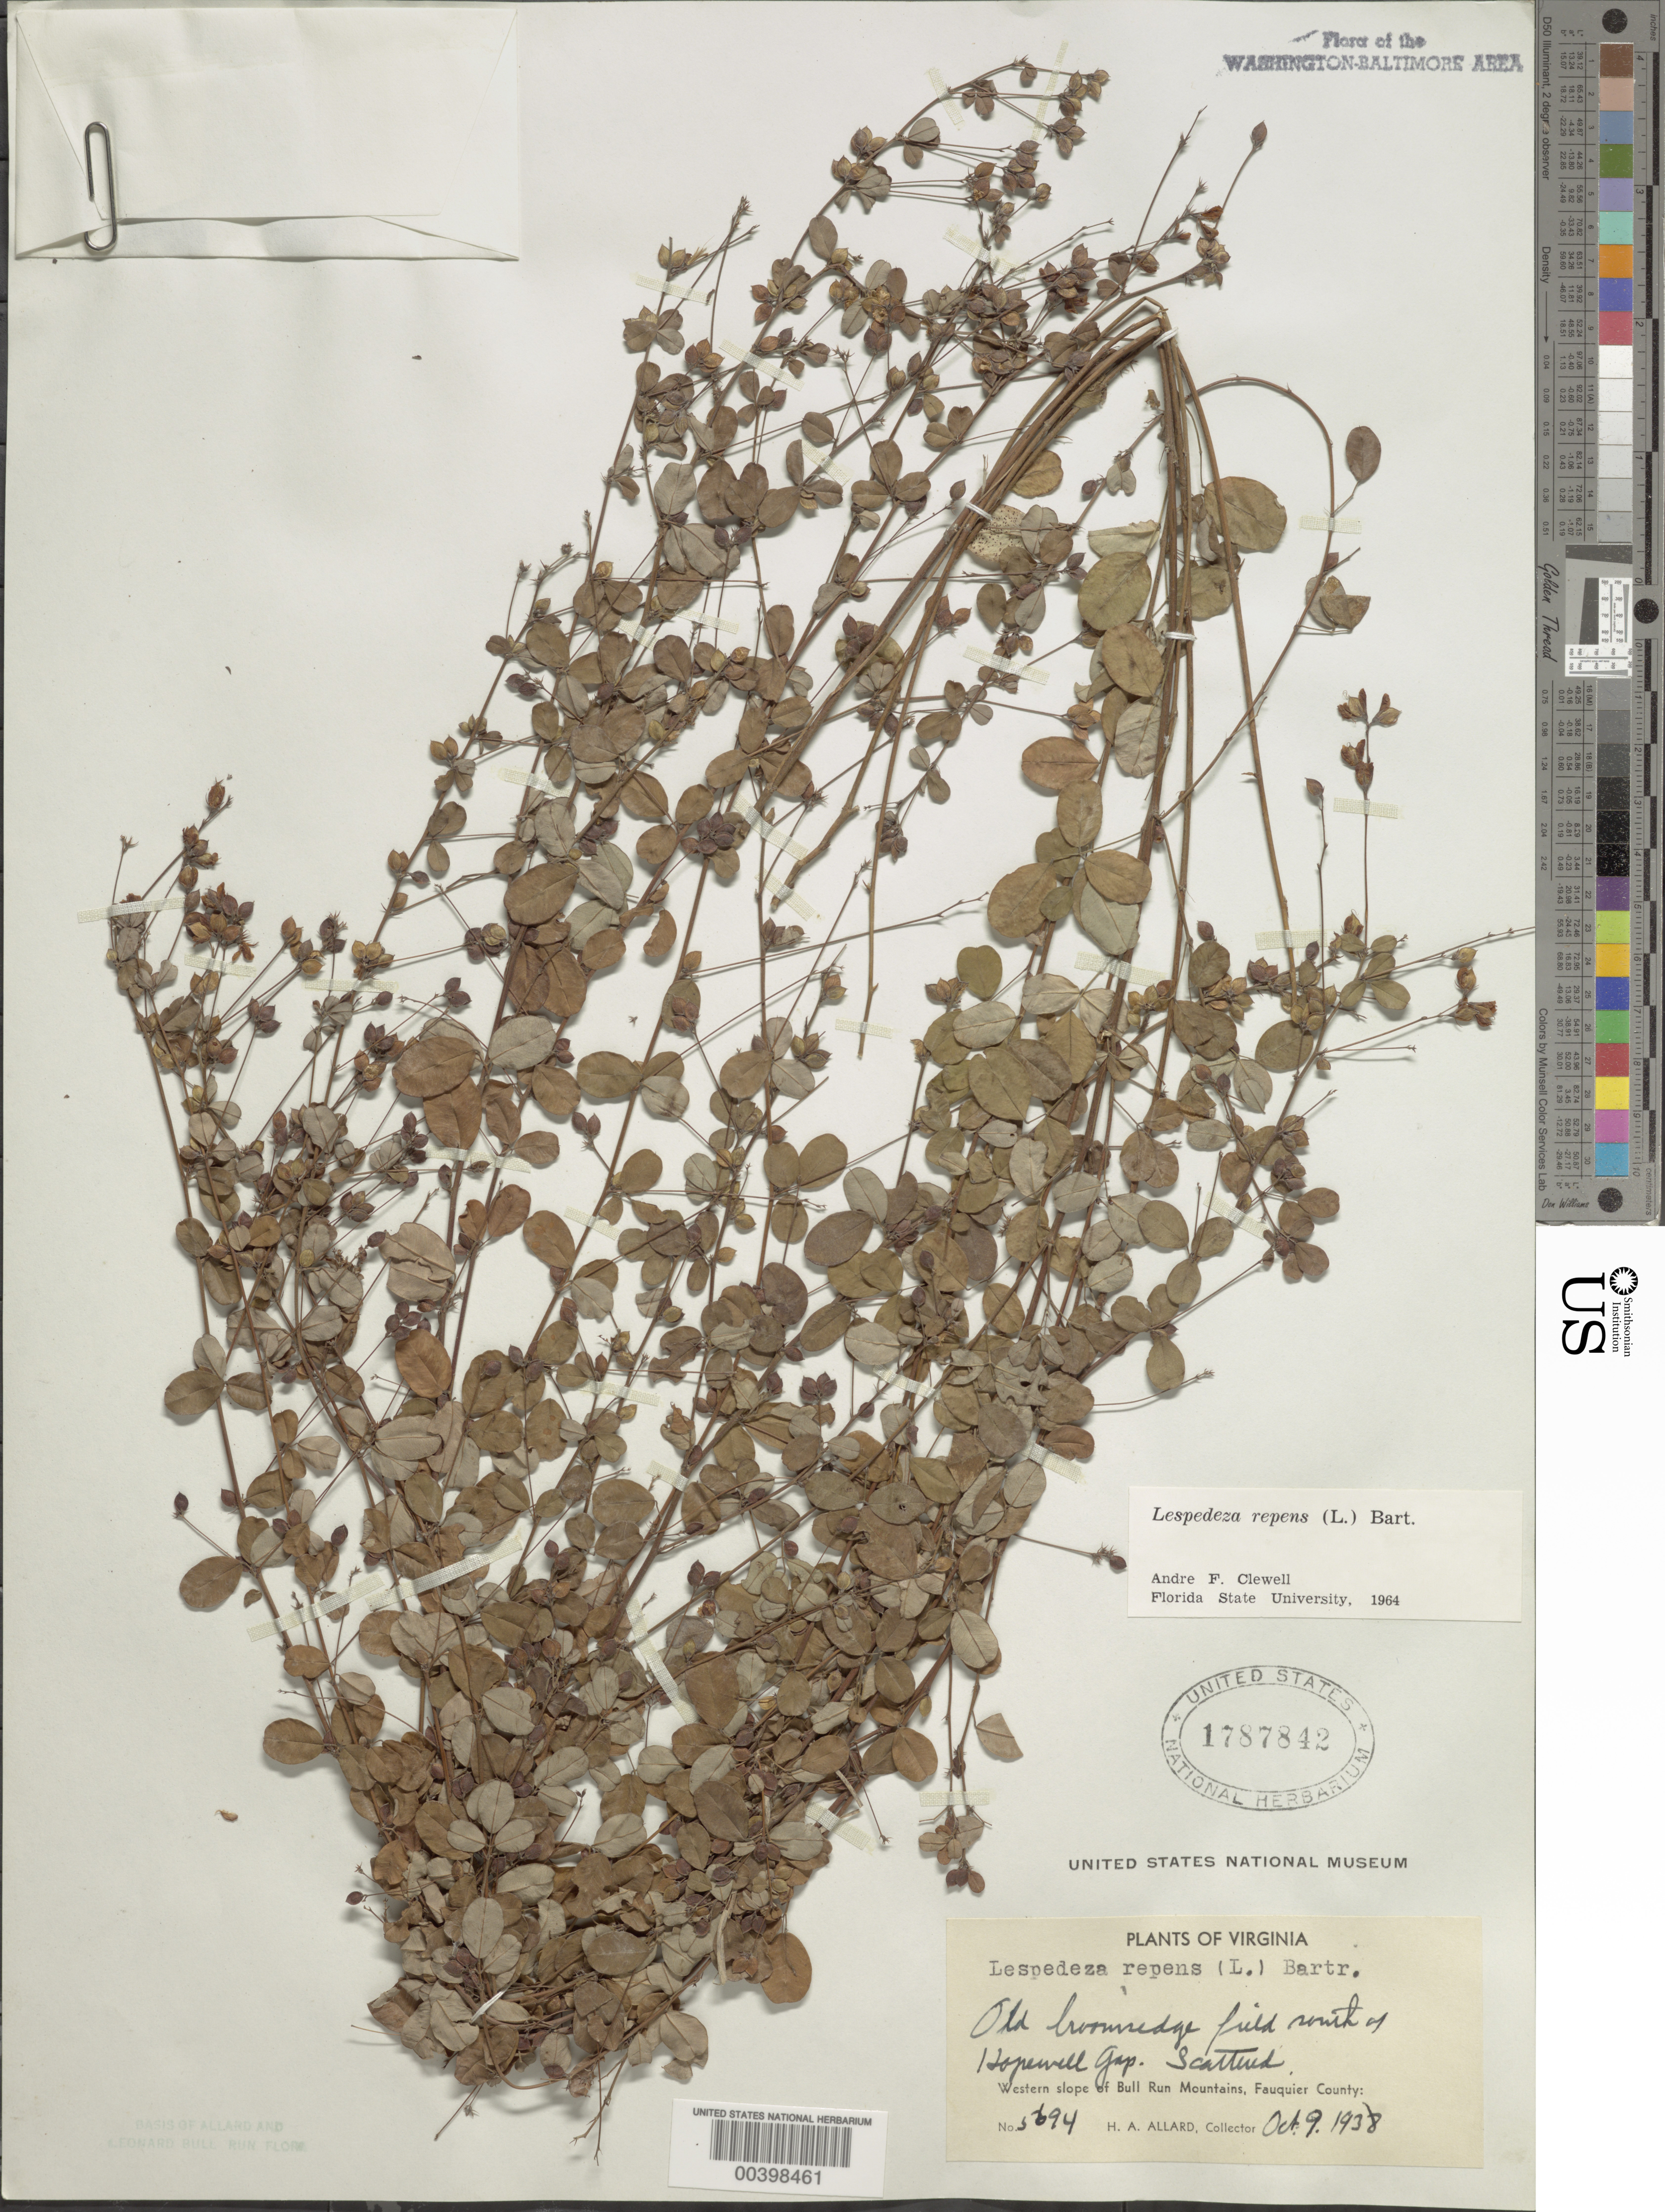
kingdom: Plantae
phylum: Tracheophyta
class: Magnoliopsida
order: Fabales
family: Fabaceae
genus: Lespedeza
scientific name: Lespedeza repens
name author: (L.) W.P.C. Barton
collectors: H. A. Allard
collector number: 5694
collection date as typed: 09 Oct 1938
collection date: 1938-10-09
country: United States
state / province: Virginia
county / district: Fauquier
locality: South of Hopewell Gap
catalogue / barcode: US 1787842